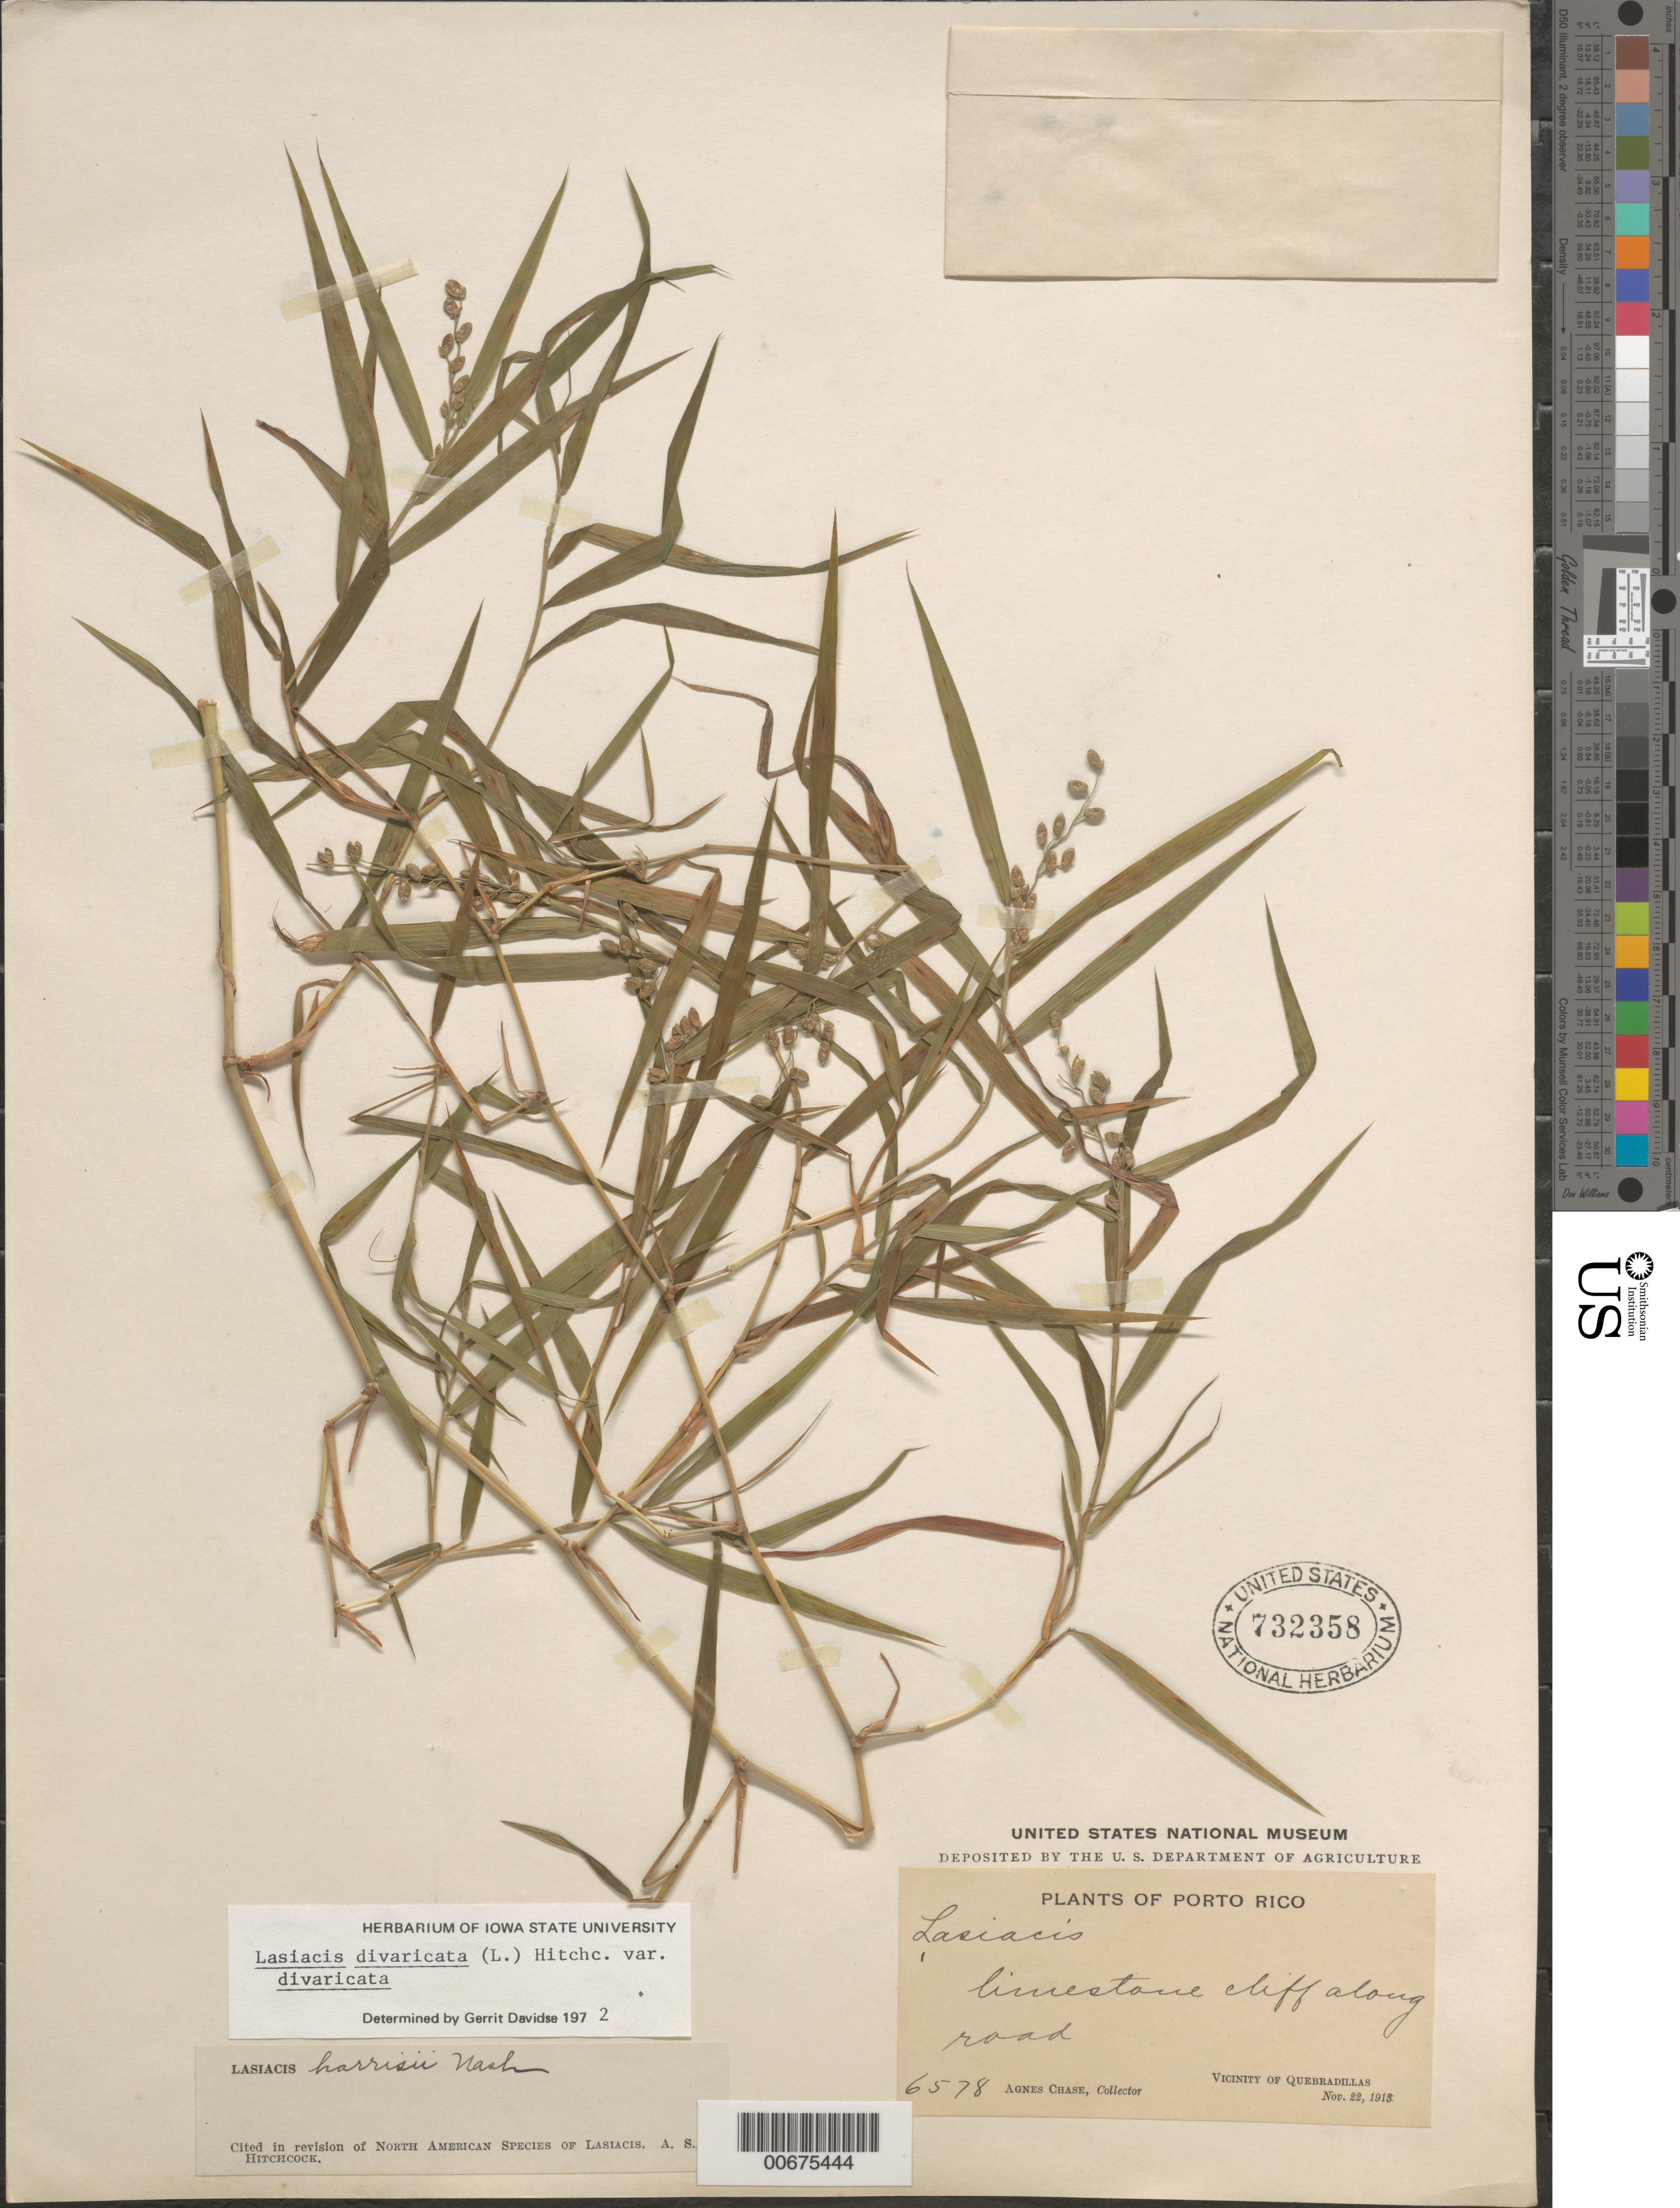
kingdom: Plantae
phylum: Tracheophyta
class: Liliopsida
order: Poales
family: Poaceae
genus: Lasiacis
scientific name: Lasiacis divaricata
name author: (L.) Hitchc.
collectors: A. Chase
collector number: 6578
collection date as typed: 22 Nov 1913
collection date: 1913-11-22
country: Puerto Rico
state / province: Quebradillas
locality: vicinity of Quebradillas. Limestone cliff along road.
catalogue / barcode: US 732358